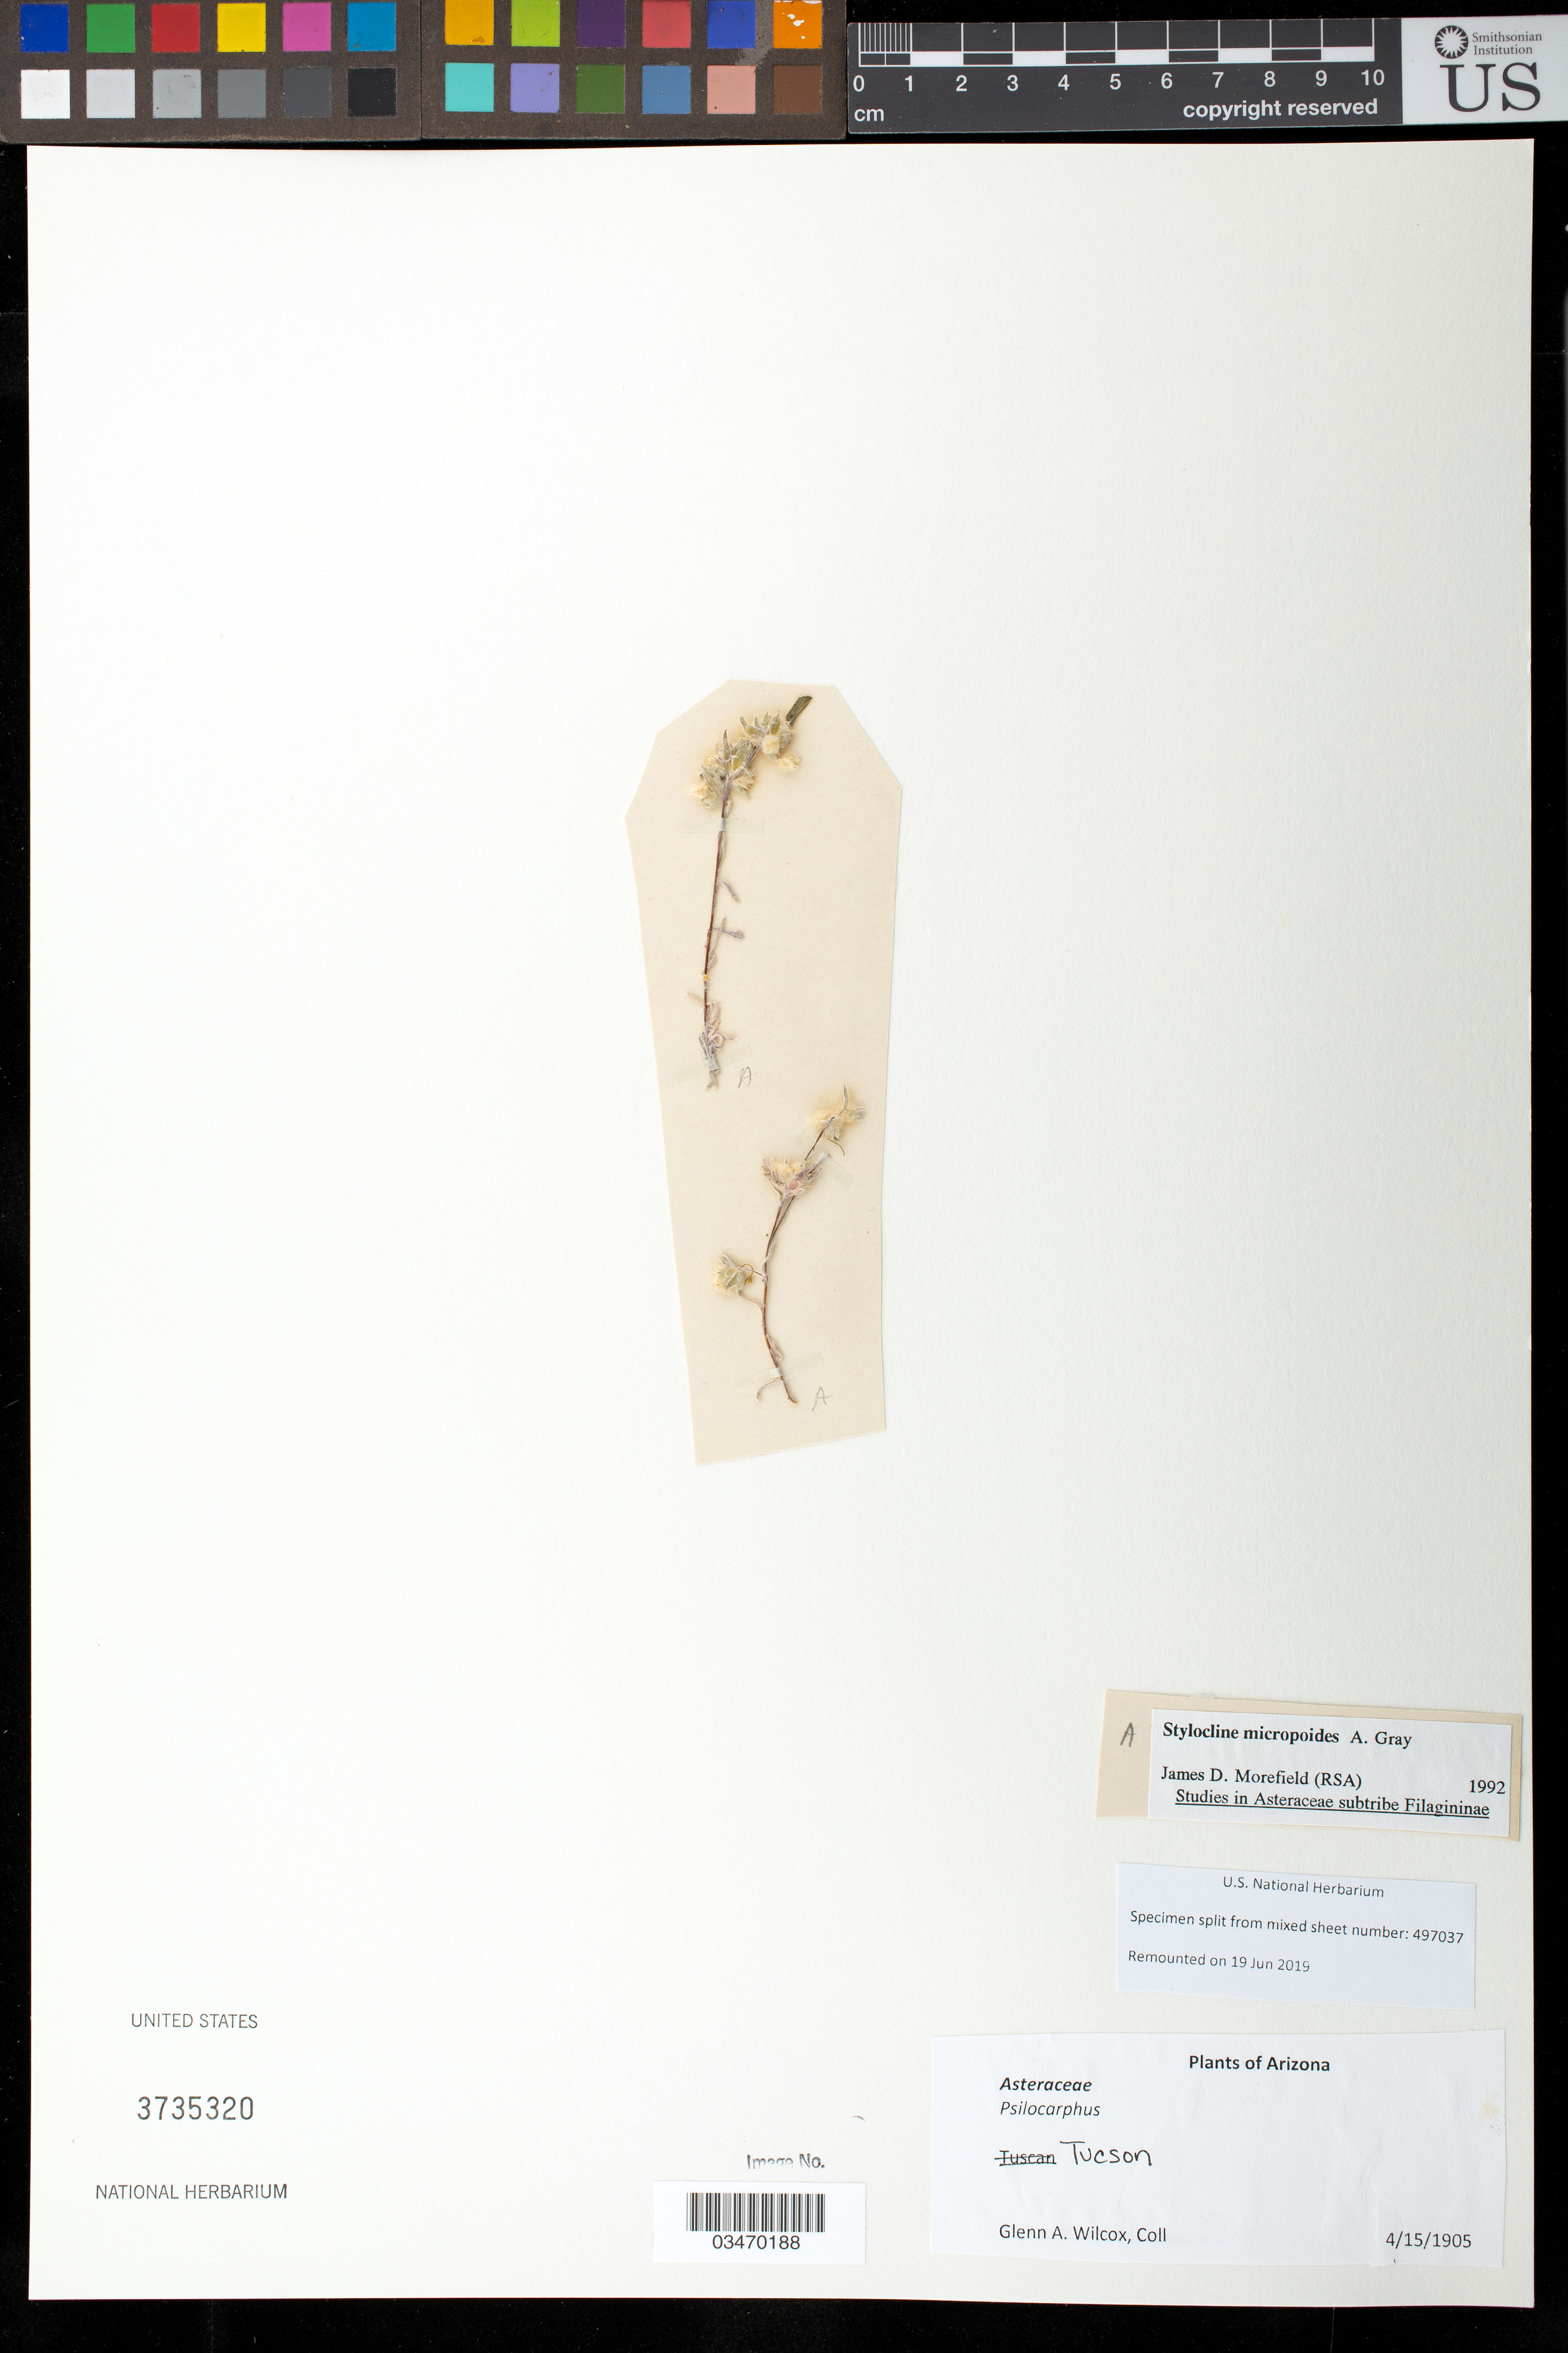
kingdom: Plantae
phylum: Tracheophyta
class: Magnoliopsida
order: Asterales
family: Asteraceae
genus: Stylocline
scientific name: Stylocline micropoides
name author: A. Gray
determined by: Morefield, James D., (RSA), Rancho Santa Ana Botanic Garden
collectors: Mrs. G. Wilcox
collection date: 1905-04-15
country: United States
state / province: Arizona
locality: Tucson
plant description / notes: Mixed sheet split from this sheet 497037. Remounted on 19 Jun 2019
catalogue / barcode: US 3735320